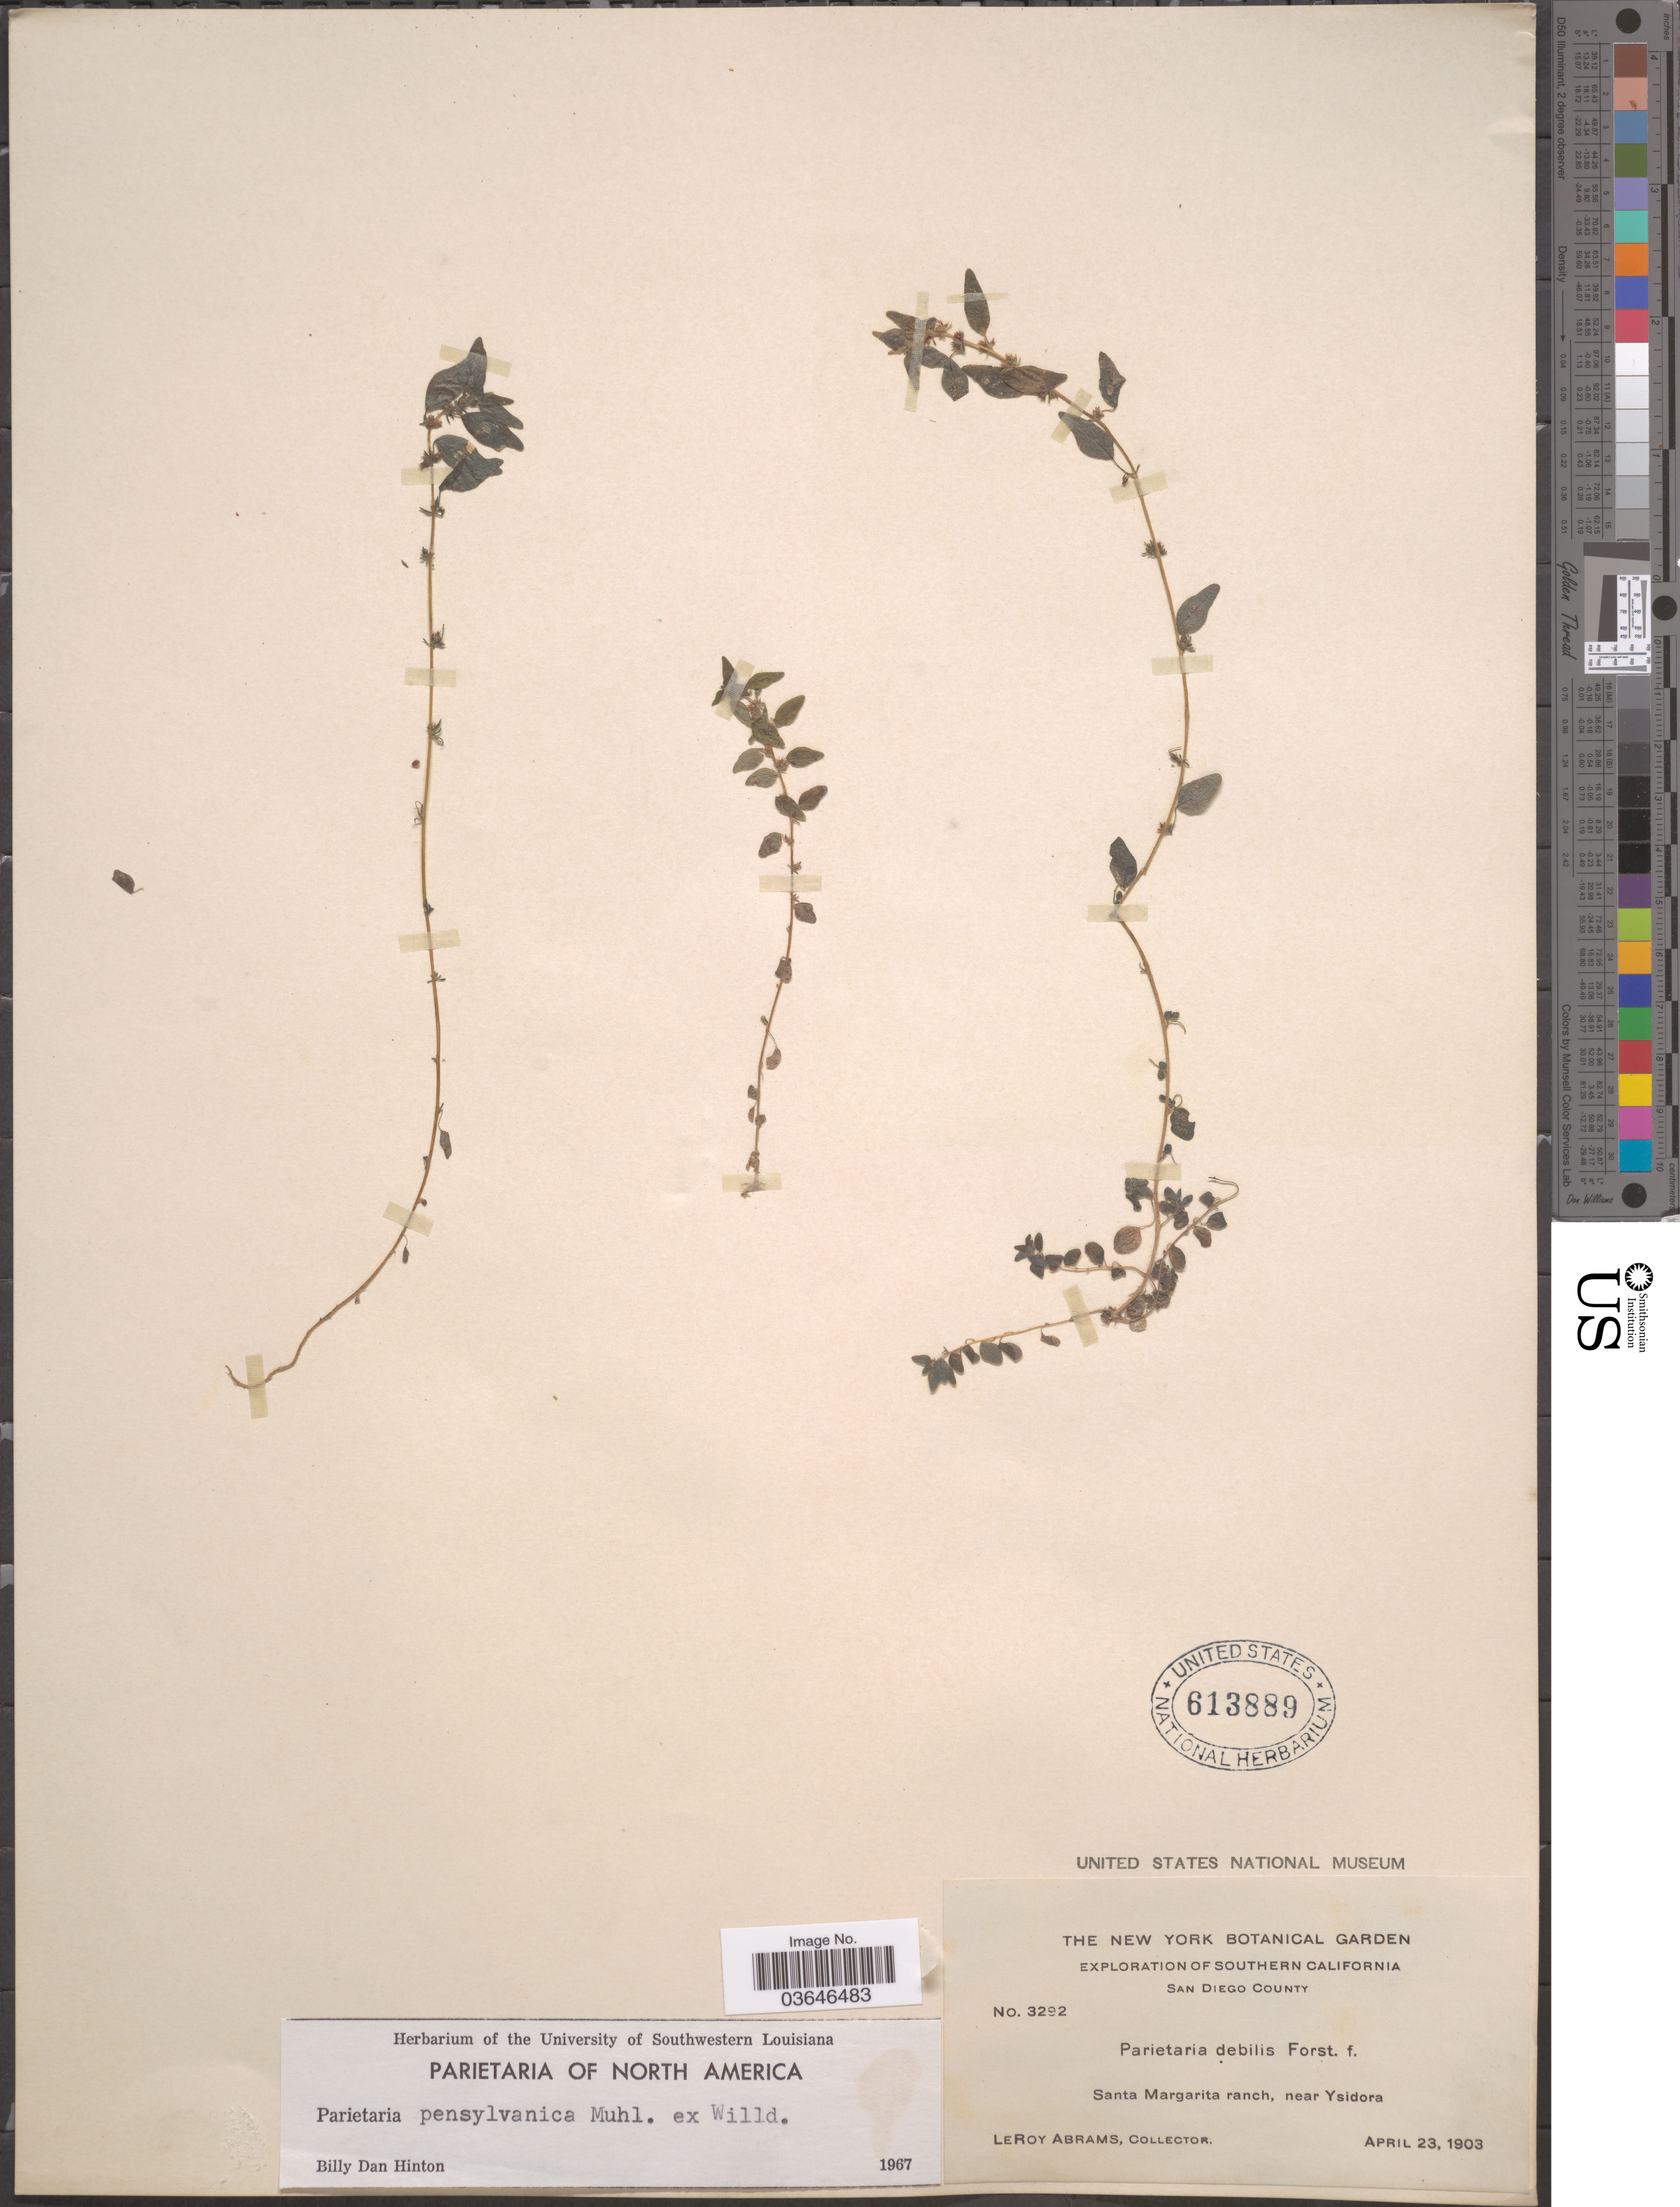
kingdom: Plantae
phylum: Tracheophyta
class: Magnoliopsida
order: Rosales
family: Urticaceae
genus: Parietaria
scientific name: Parietaria pensylvanica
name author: Muhl. ex Willd.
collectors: L. Abrams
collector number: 3292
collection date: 1903-04-23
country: United States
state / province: California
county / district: San Diego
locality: Southern California. San Diego County. Santa Margarita ranch, near Ysidora.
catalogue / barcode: US 613889